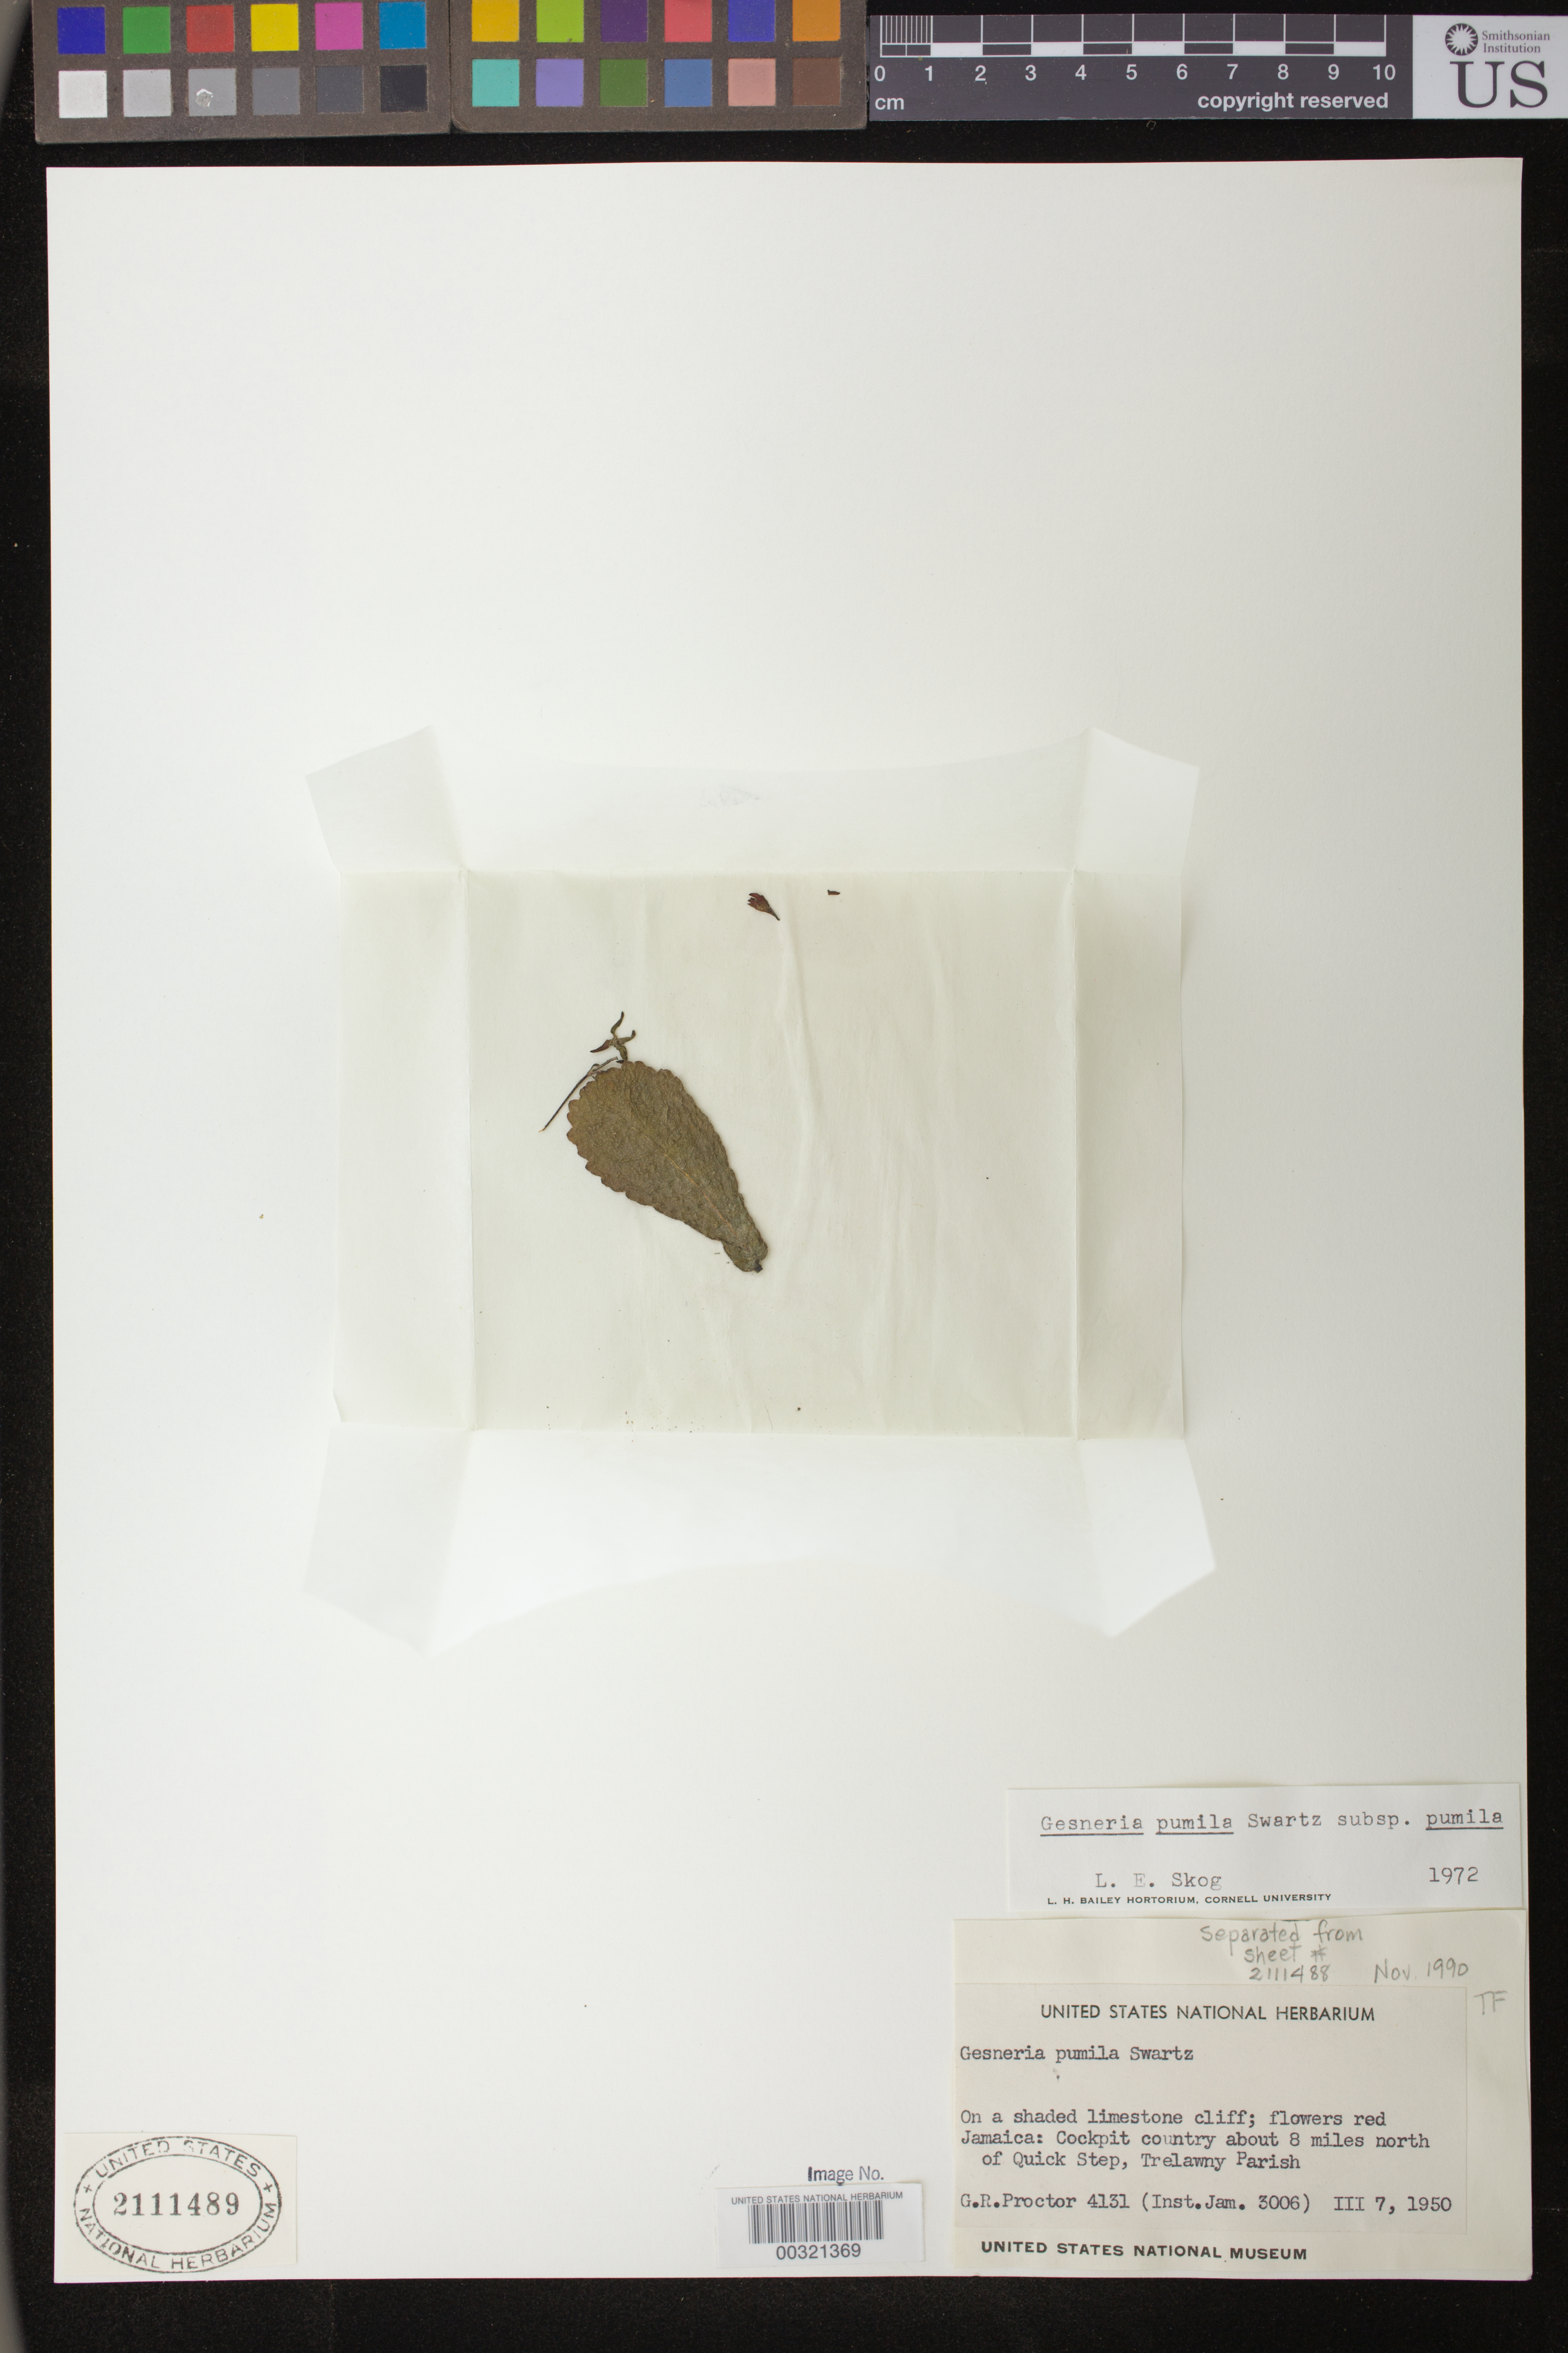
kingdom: Plantae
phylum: Tracheophyta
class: Magnoliopsida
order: Lamiales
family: Gesneriaceae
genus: Gesneria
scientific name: Gesneria pumila subsp. pumila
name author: Sw.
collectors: G. R. Proctor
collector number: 4131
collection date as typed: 07 Mar 1950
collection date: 1950-03-07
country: Jamaica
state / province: Trelawny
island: Jamaica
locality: Cockpit Country c. 8 mi N of Quick Step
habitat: On shaded limestone cliff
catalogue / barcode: US 2111489